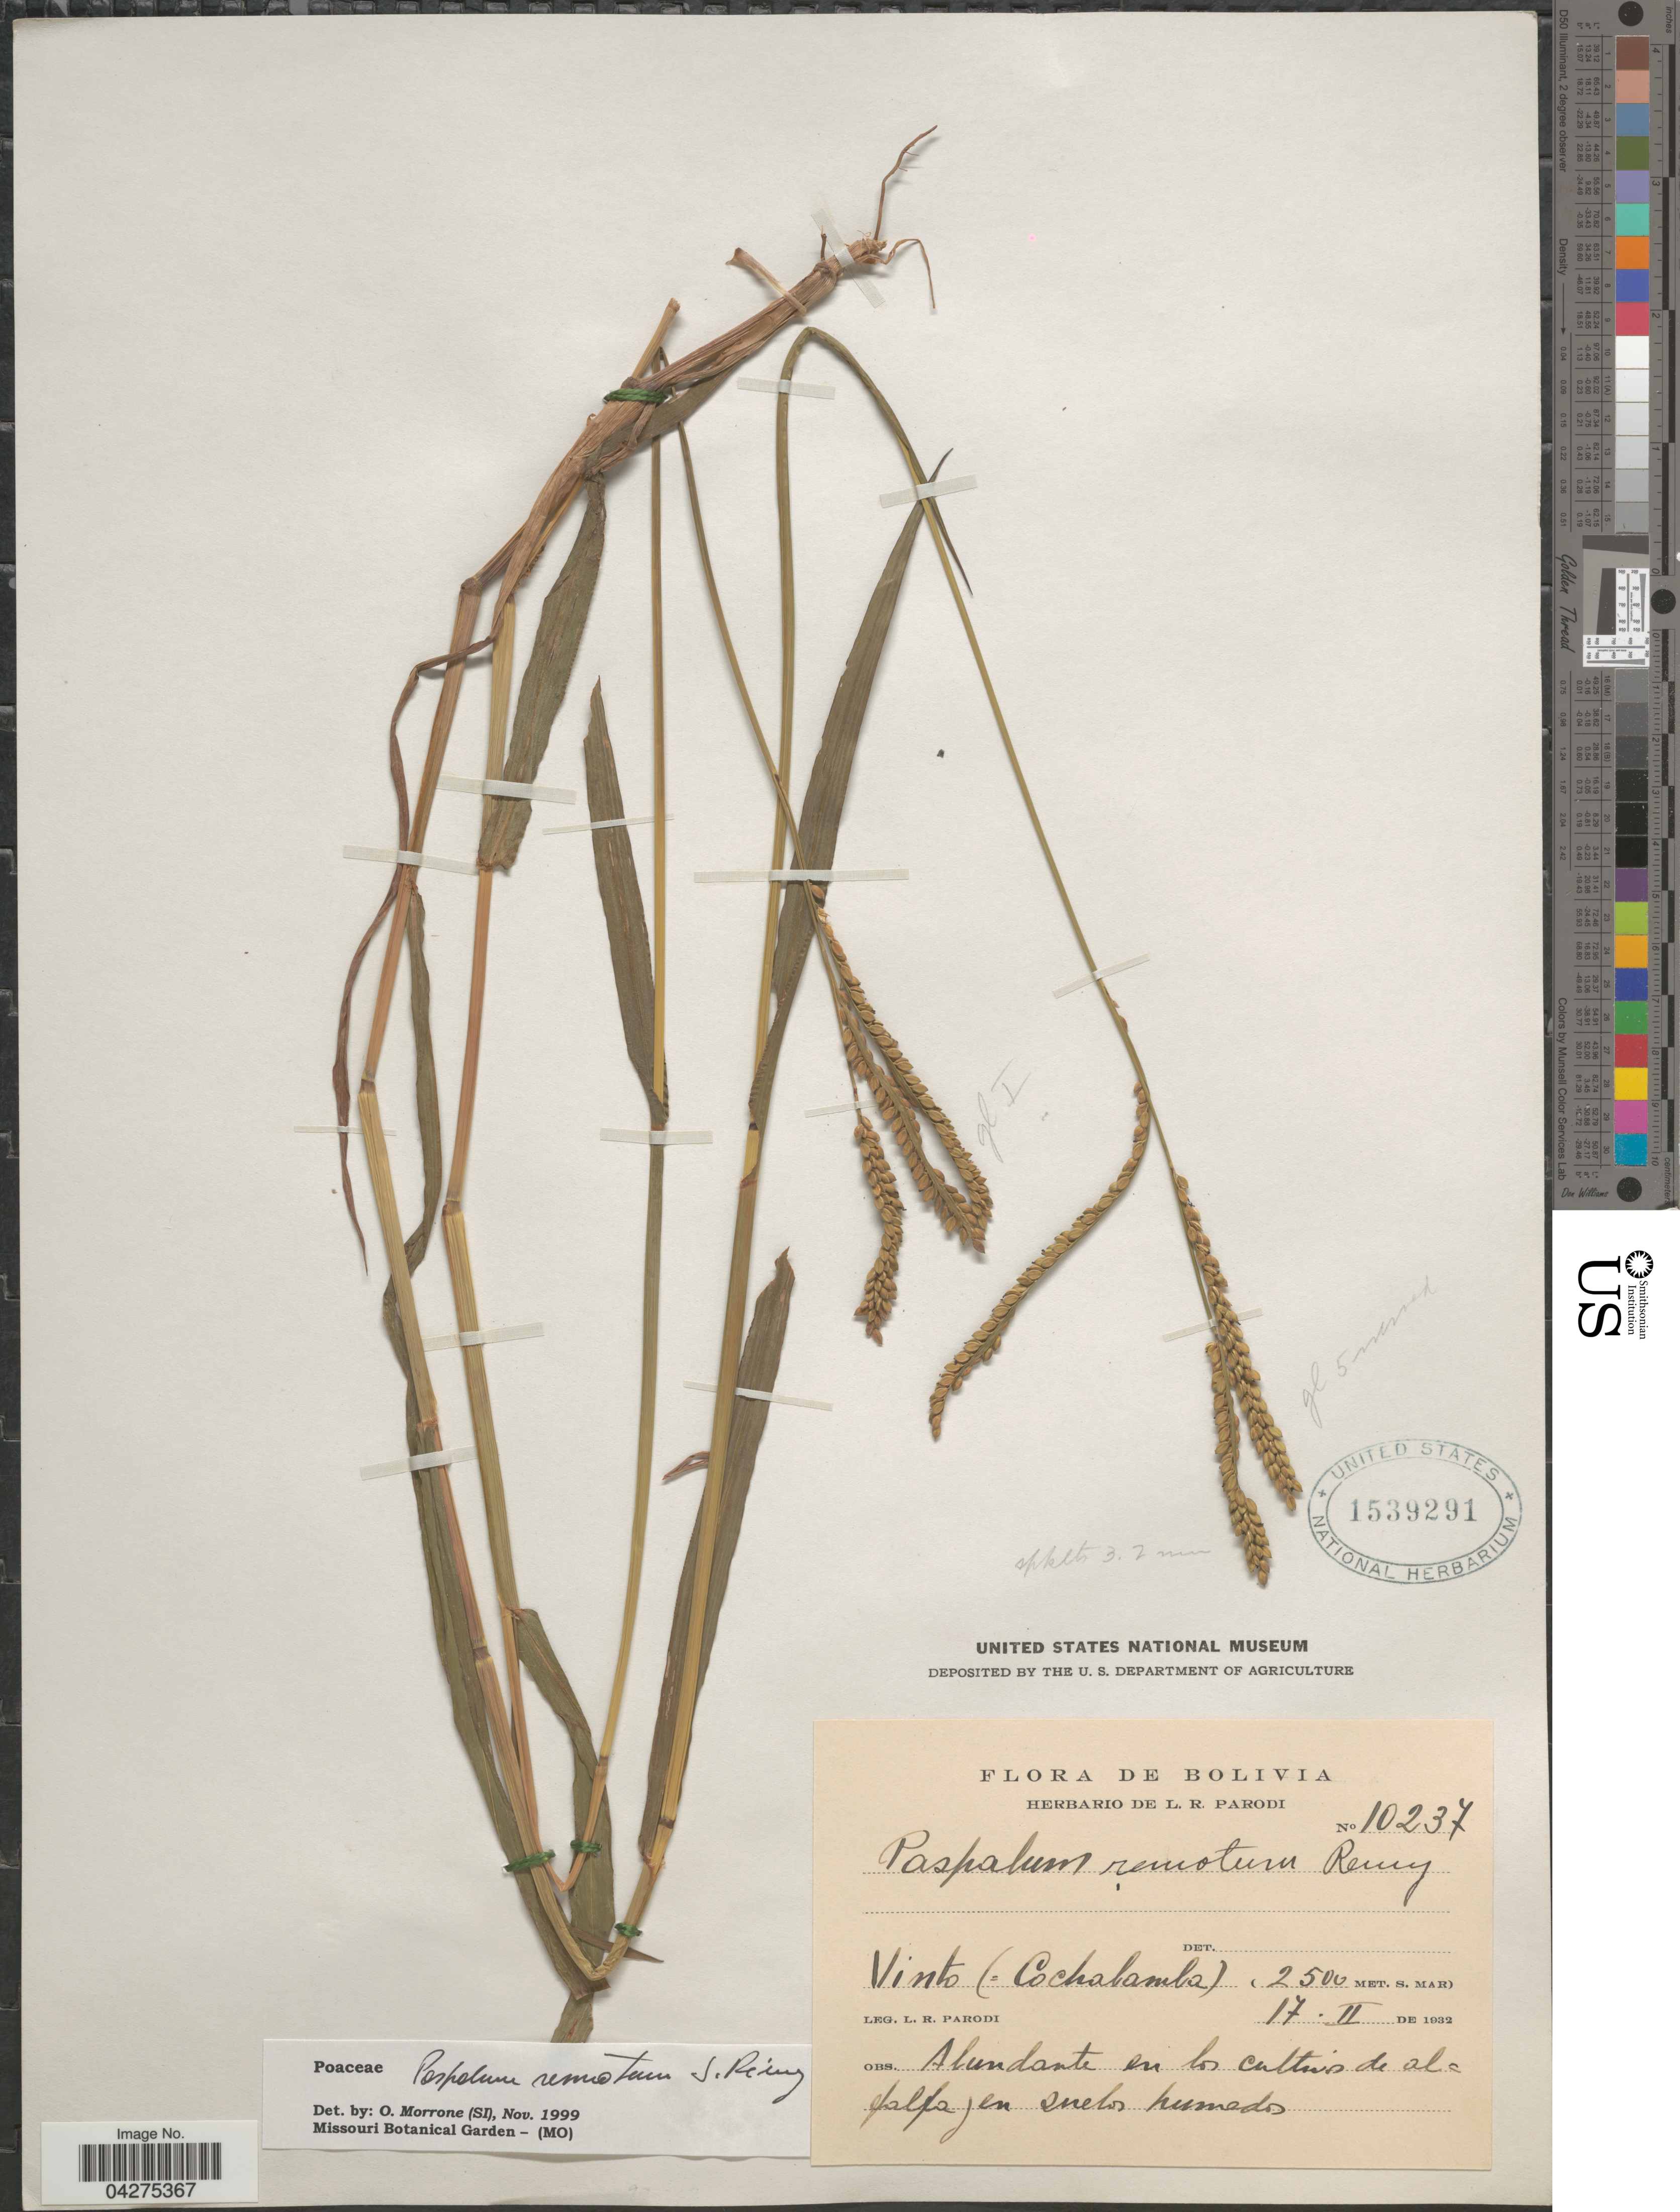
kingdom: Plantae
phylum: Tracheophyta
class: Liliopsida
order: Poales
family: Poaceae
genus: Paspalum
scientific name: Paspalum remotum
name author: J. Rémy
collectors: L. R. Parodi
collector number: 10237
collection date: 1932-02-17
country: Bolivia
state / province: Cochabamba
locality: Vinto.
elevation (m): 2500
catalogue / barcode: US 1539291